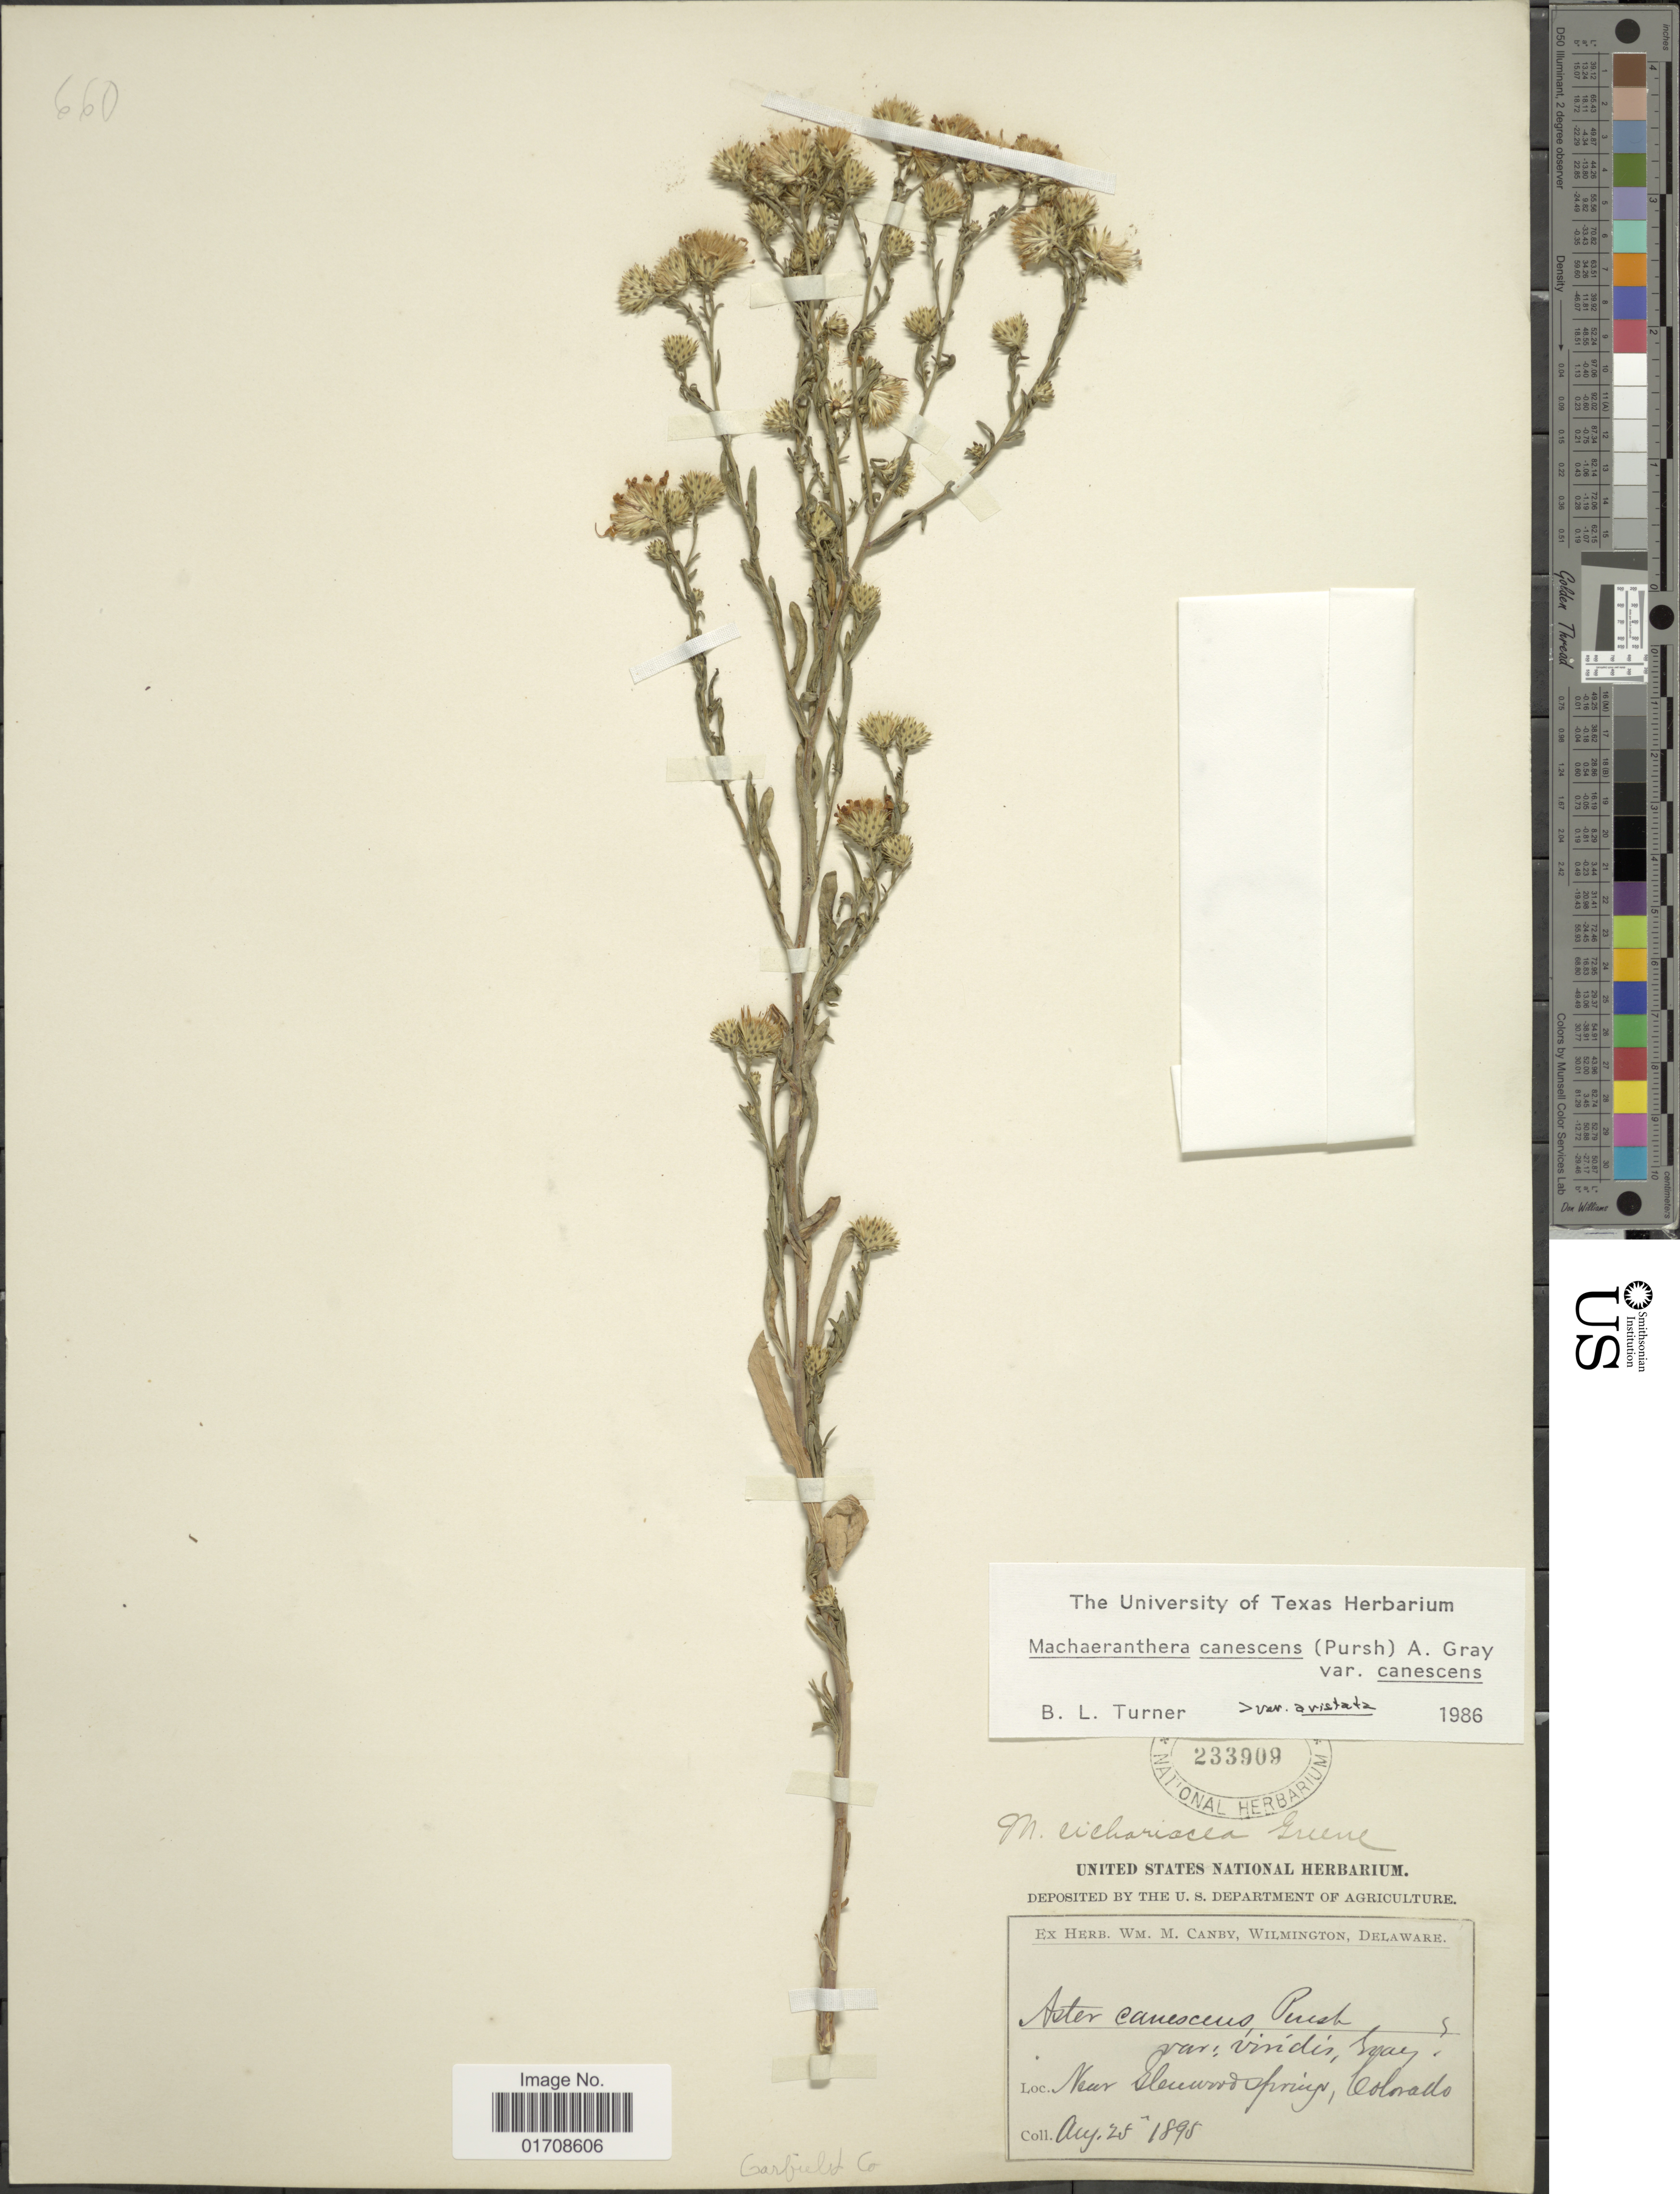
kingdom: Plantae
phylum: Tracheophyta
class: Magnoliopsida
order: Asterales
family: Asteraceae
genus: Machaeranthera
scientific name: Machaeranthera canescens var. canescens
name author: (Pursh) A. Gray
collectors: ex herb. W.M. Canby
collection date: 1895-08-25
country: United States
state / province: Colorado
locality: Near Glenwood Springs, Garfield Co.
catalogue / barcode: US 233909